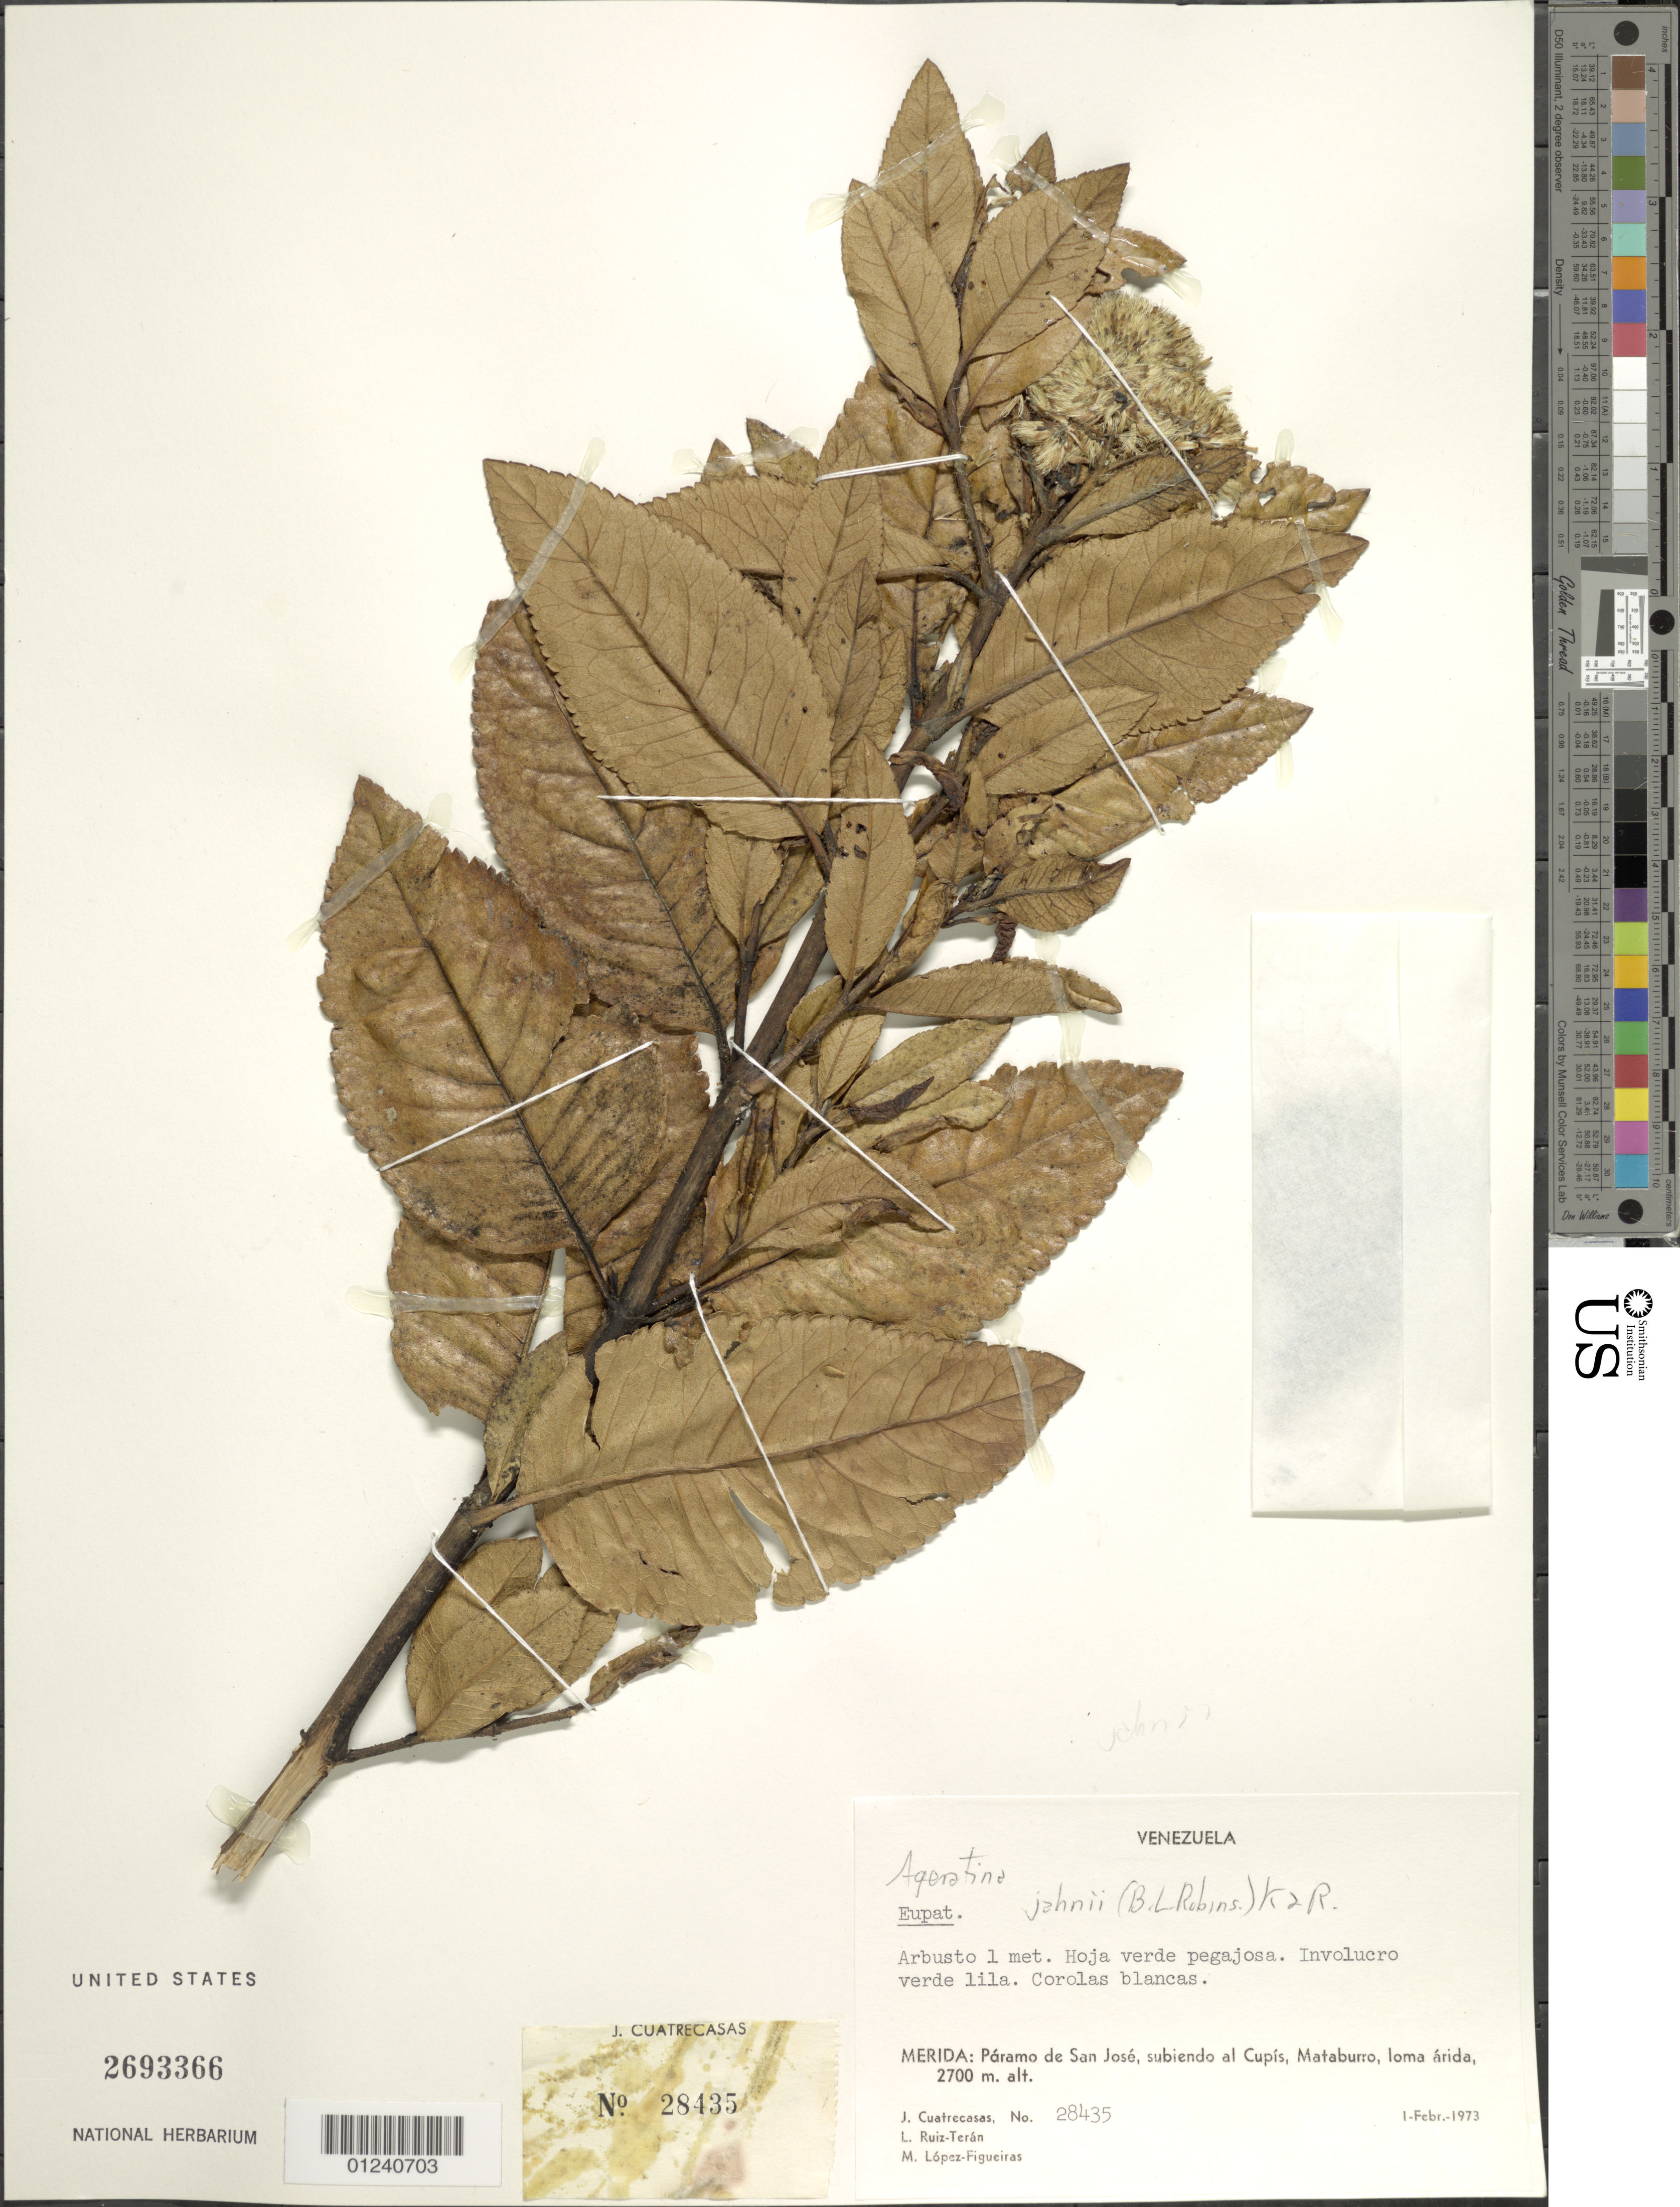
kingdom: Plantae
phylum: Tracheophyta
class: Magnoliopsida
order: Asterales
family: Asteraceae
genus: Ageratina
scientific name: Ageratina jahnii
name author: (B.L. Rob.) R.M. King & H. Rob.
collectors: J. Cuatrecasas, L. E. Ruíz-Terán & M. López Figueiras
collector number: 28435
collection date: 1973-02-01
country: Venezuela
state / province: Mérida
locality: Paramo de San José, subiendo al Cupís, Mataburro, loma árida.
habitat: loma arida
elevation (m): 2700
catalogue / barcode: US 2693366